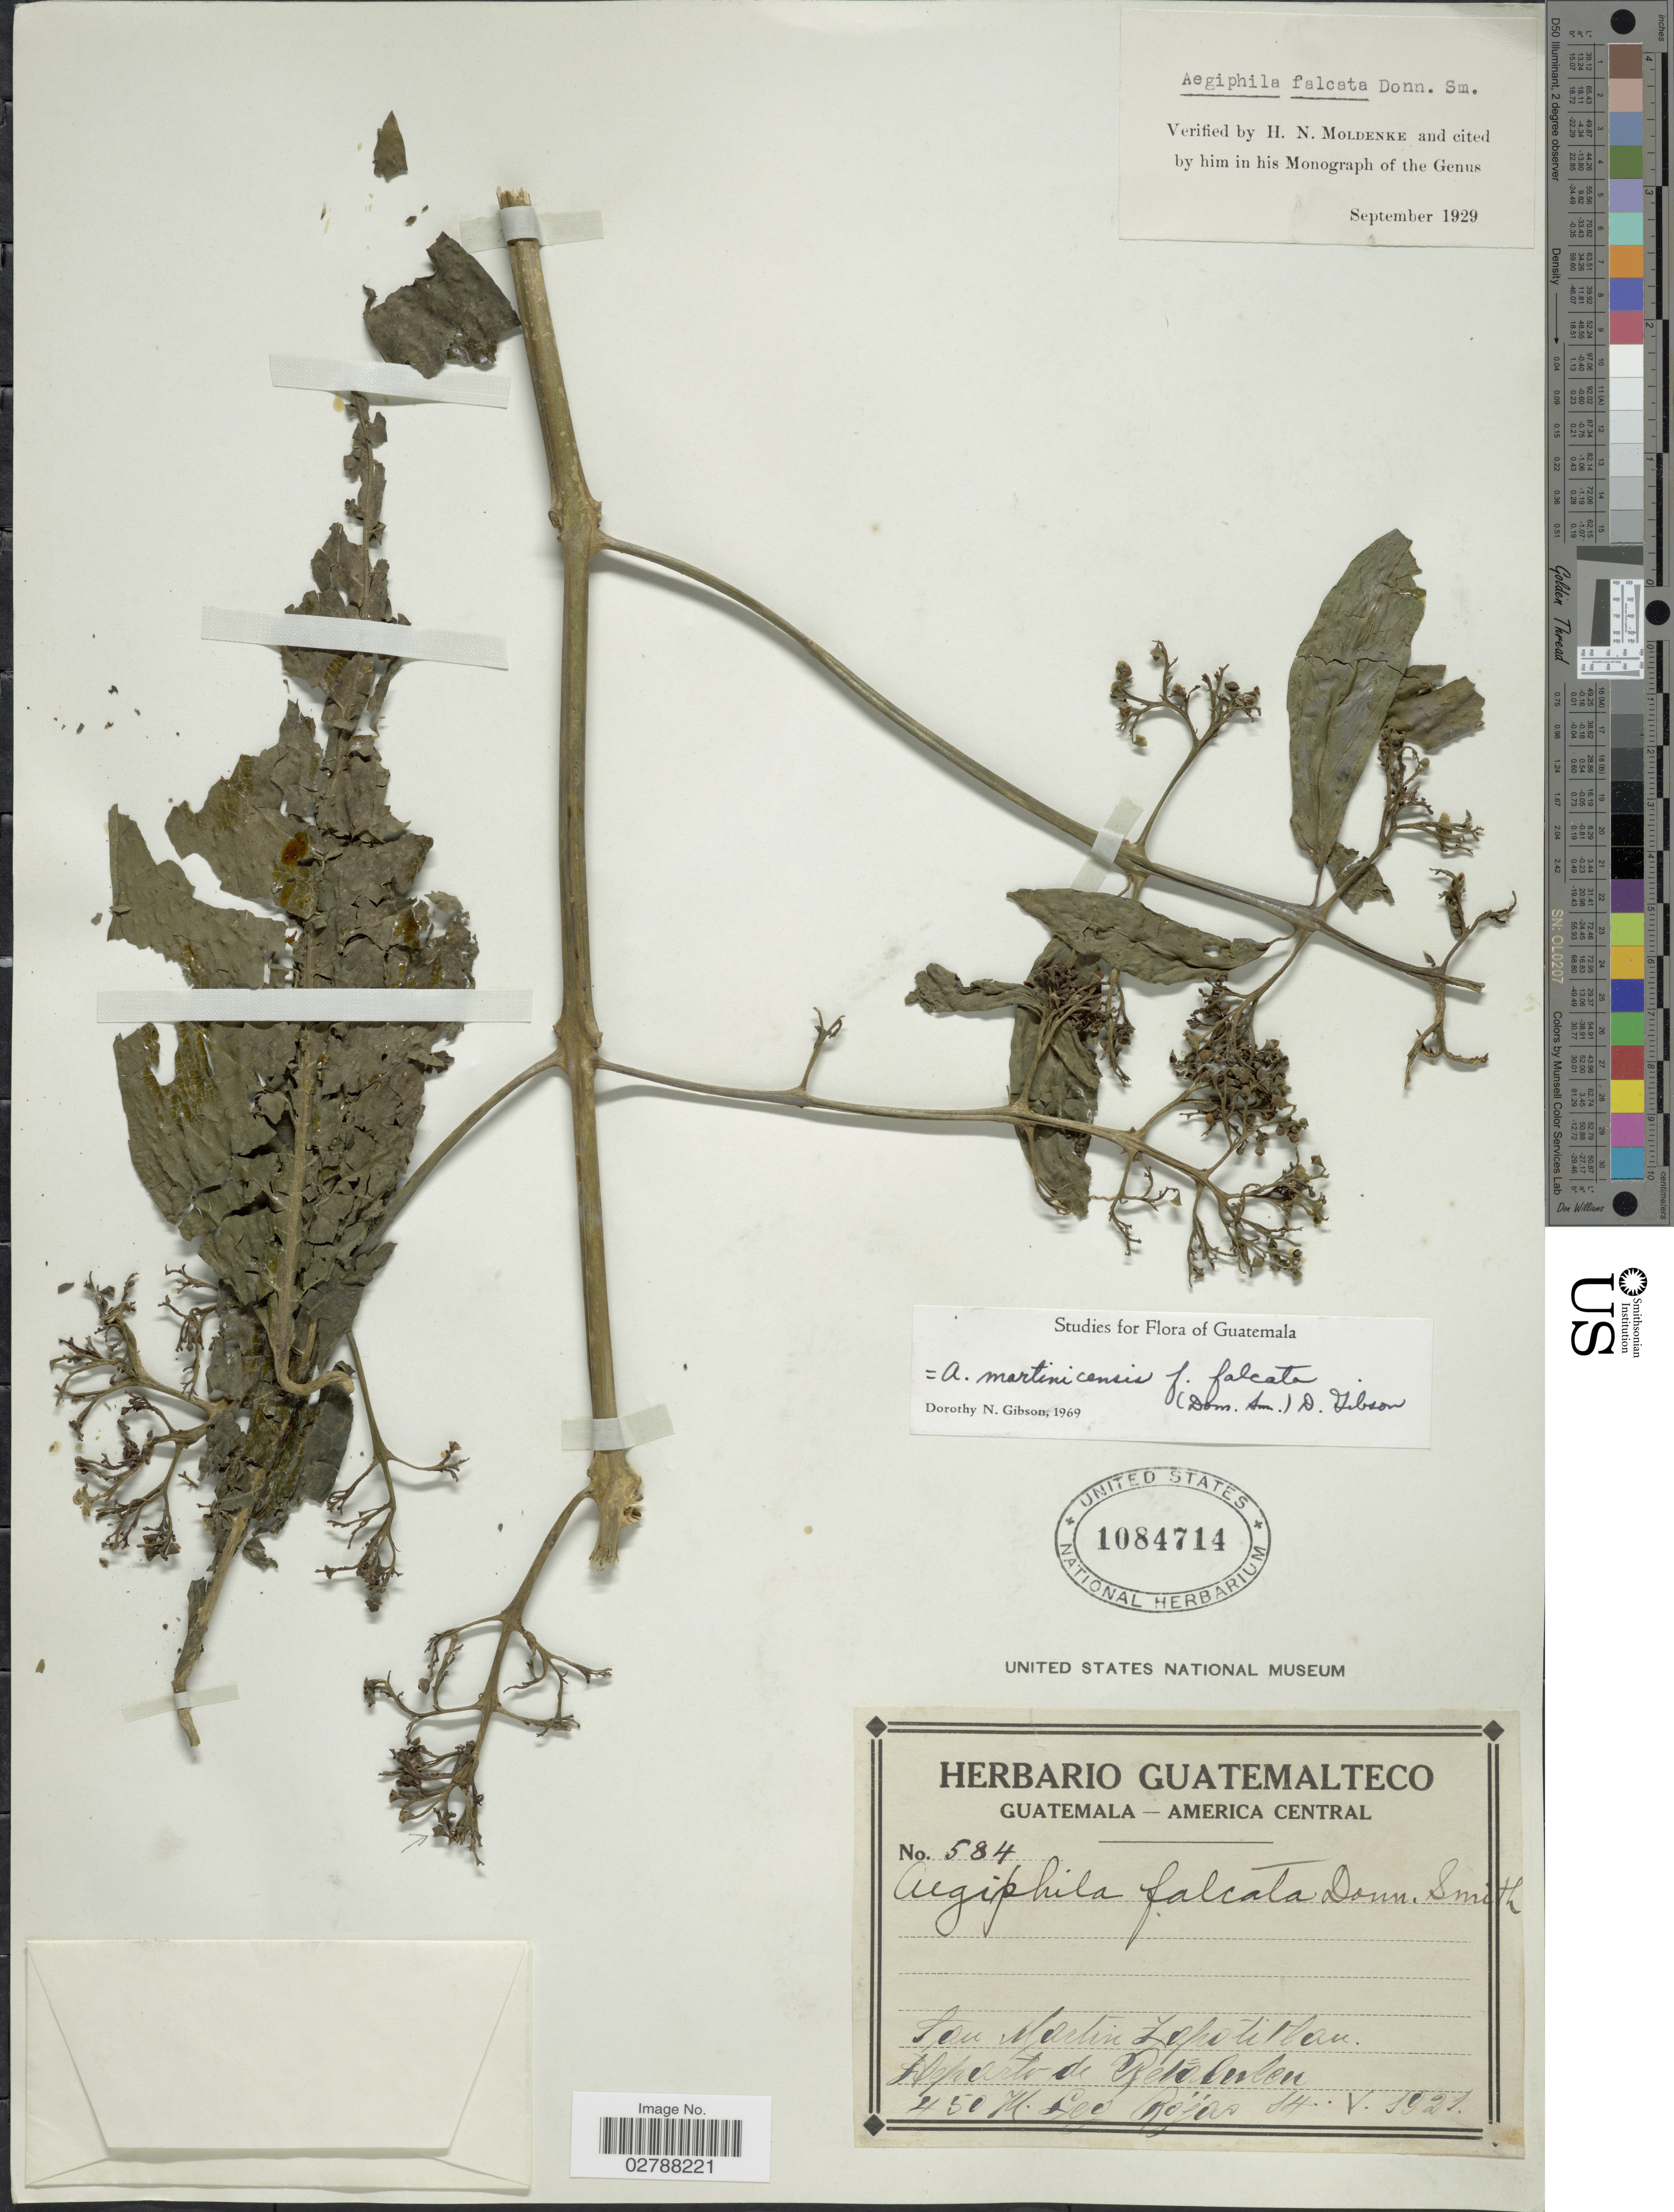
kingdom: Plantae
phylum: Tracheophyta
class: Magnoliopsida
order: Lamiales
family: Lamiaceae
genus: Aegiphila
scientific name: Aegiphila martinicensis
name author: Jacq.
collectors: Rojas, --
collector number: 584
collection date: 1921-05-14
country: Guatemala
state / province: Retalhuleu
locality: San Martin, Zapotitlan. Departo de Retalhuleu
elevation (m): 450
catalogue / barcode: US 1084714